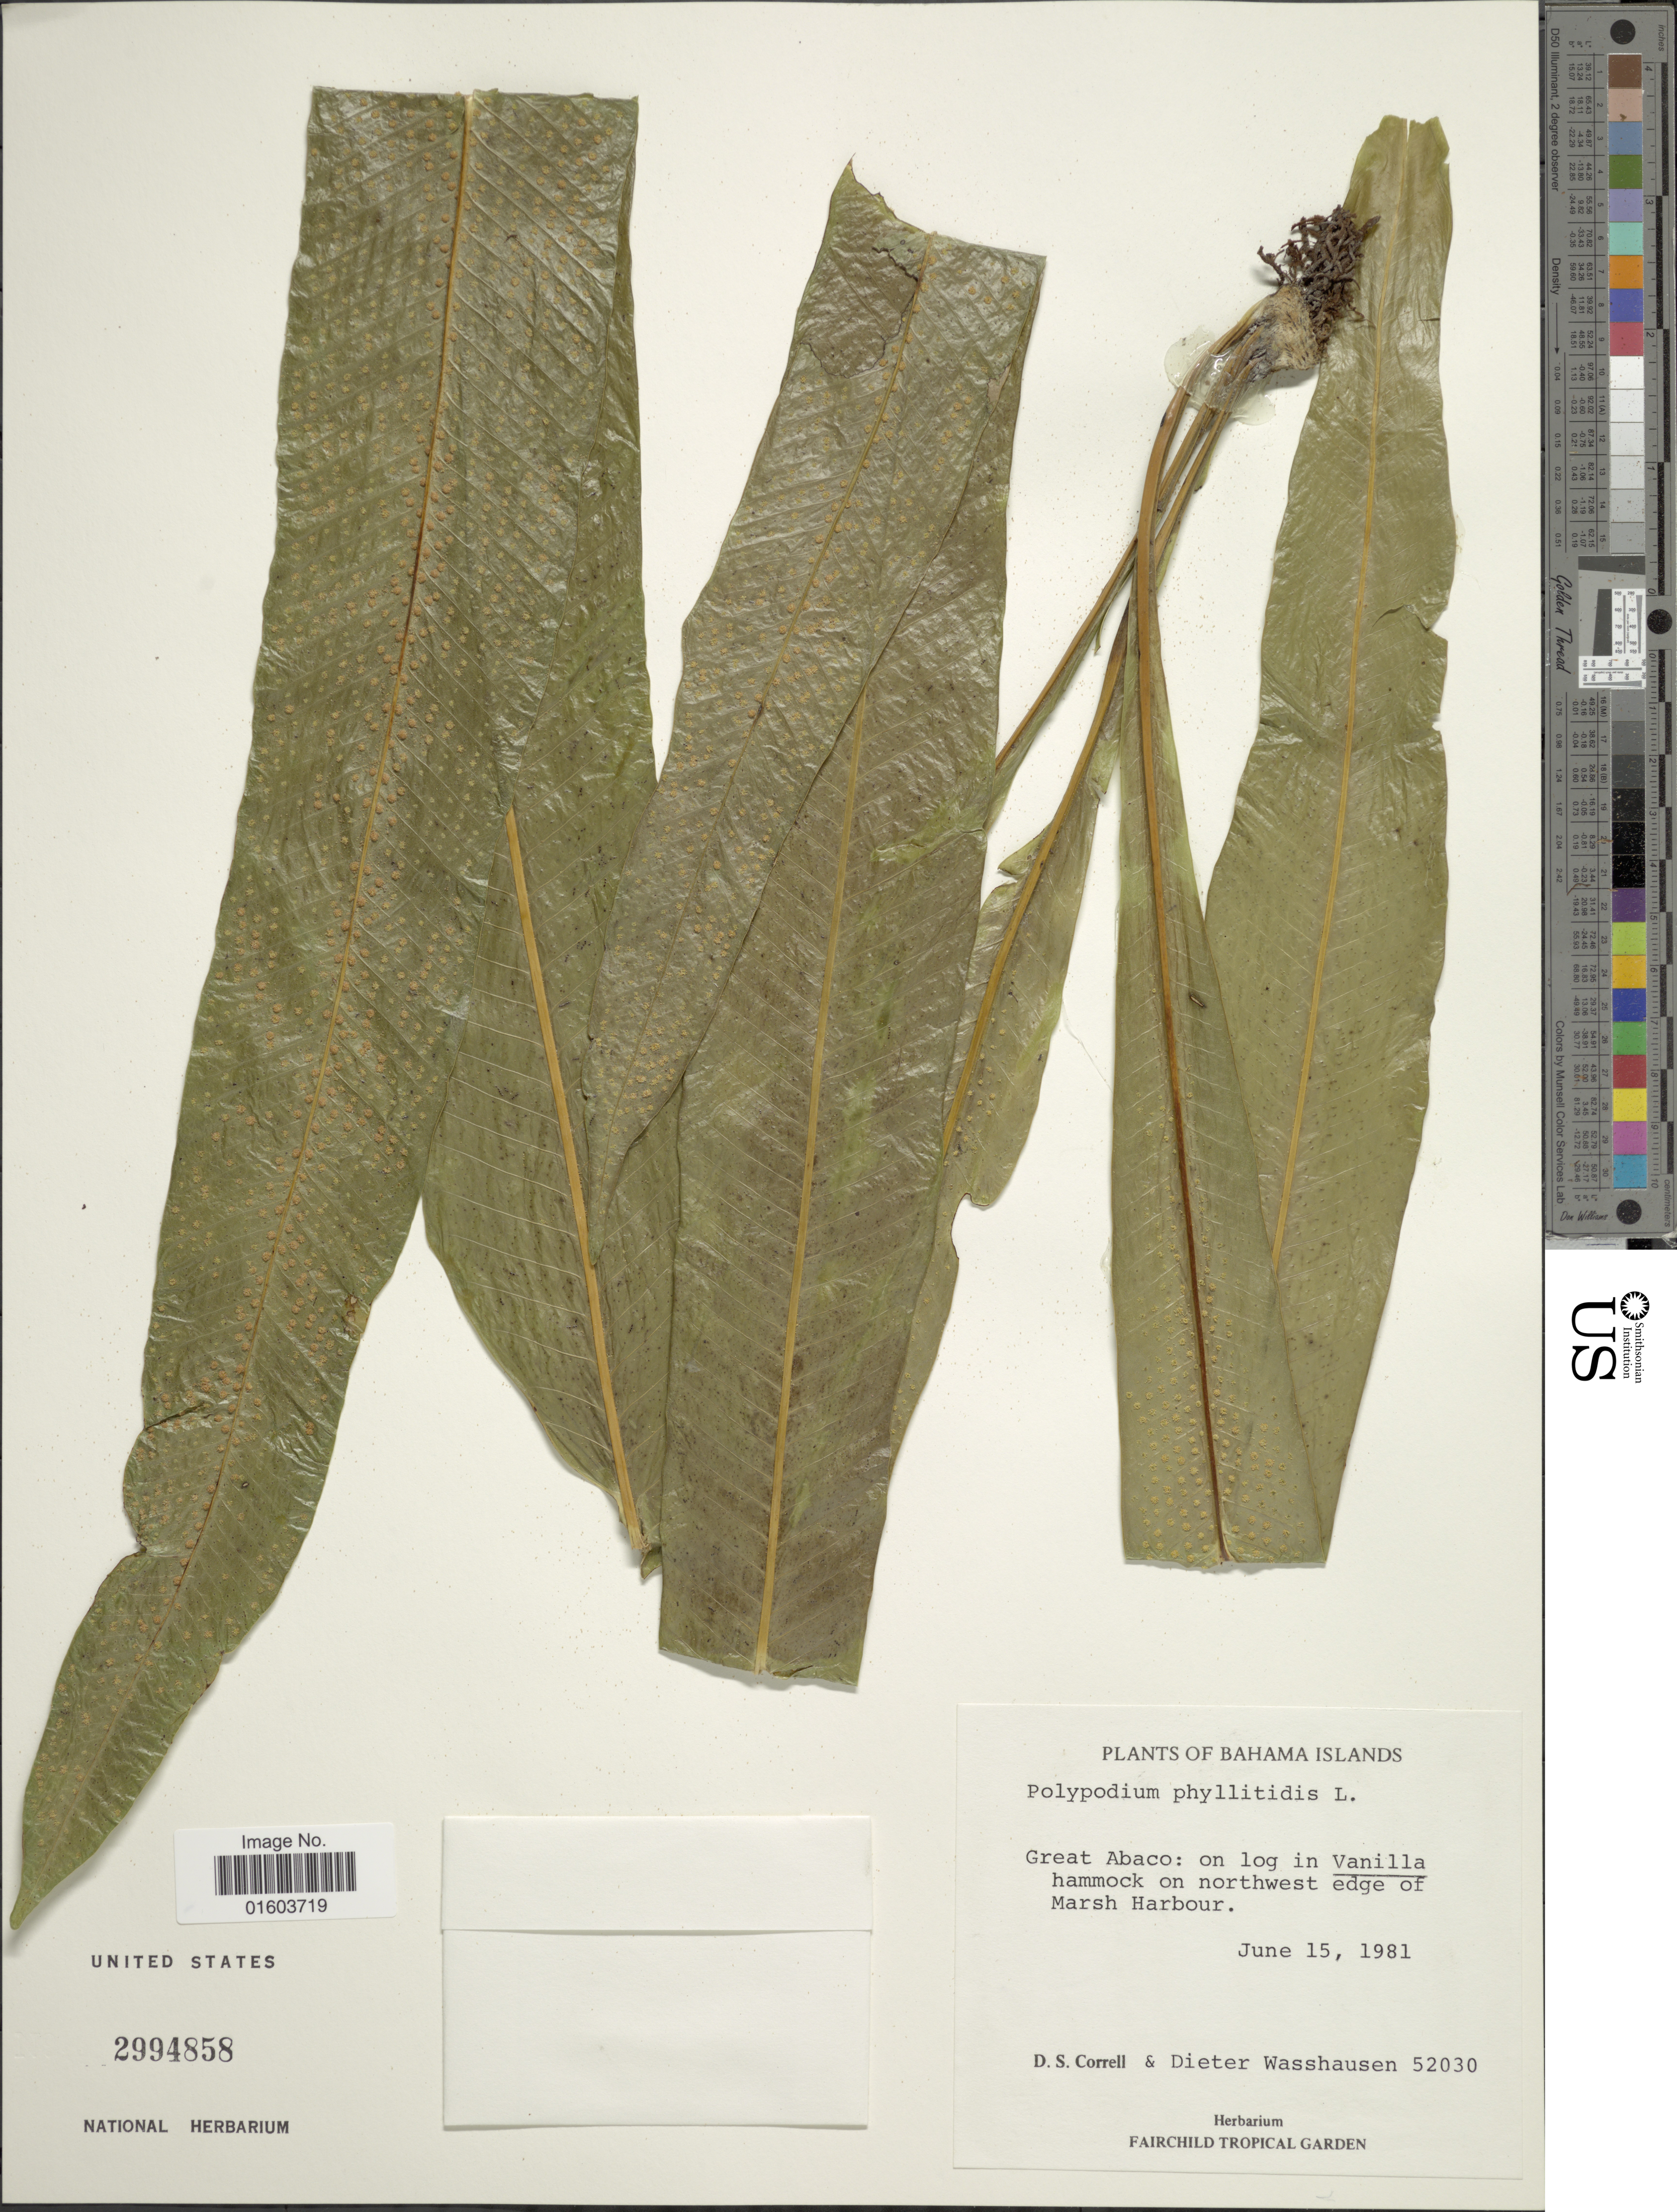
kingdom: Plantae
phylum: Tracheophyta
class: Polypodiopsida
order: Polypodiales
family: Polypodiaceae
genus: Campyloneurum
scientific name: Campyloneurum phyllitidis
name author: (L.) C. Presl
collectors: D. S. Correll & D. C. Wasshausen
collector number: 52030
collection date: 1981-06-15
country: Bahamas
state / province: South Abaco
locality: Bahamas Islands, Great Abaco: on log in Vanilla hammock on northwest edge of Marsh Harbour.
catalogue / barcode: US 2994858